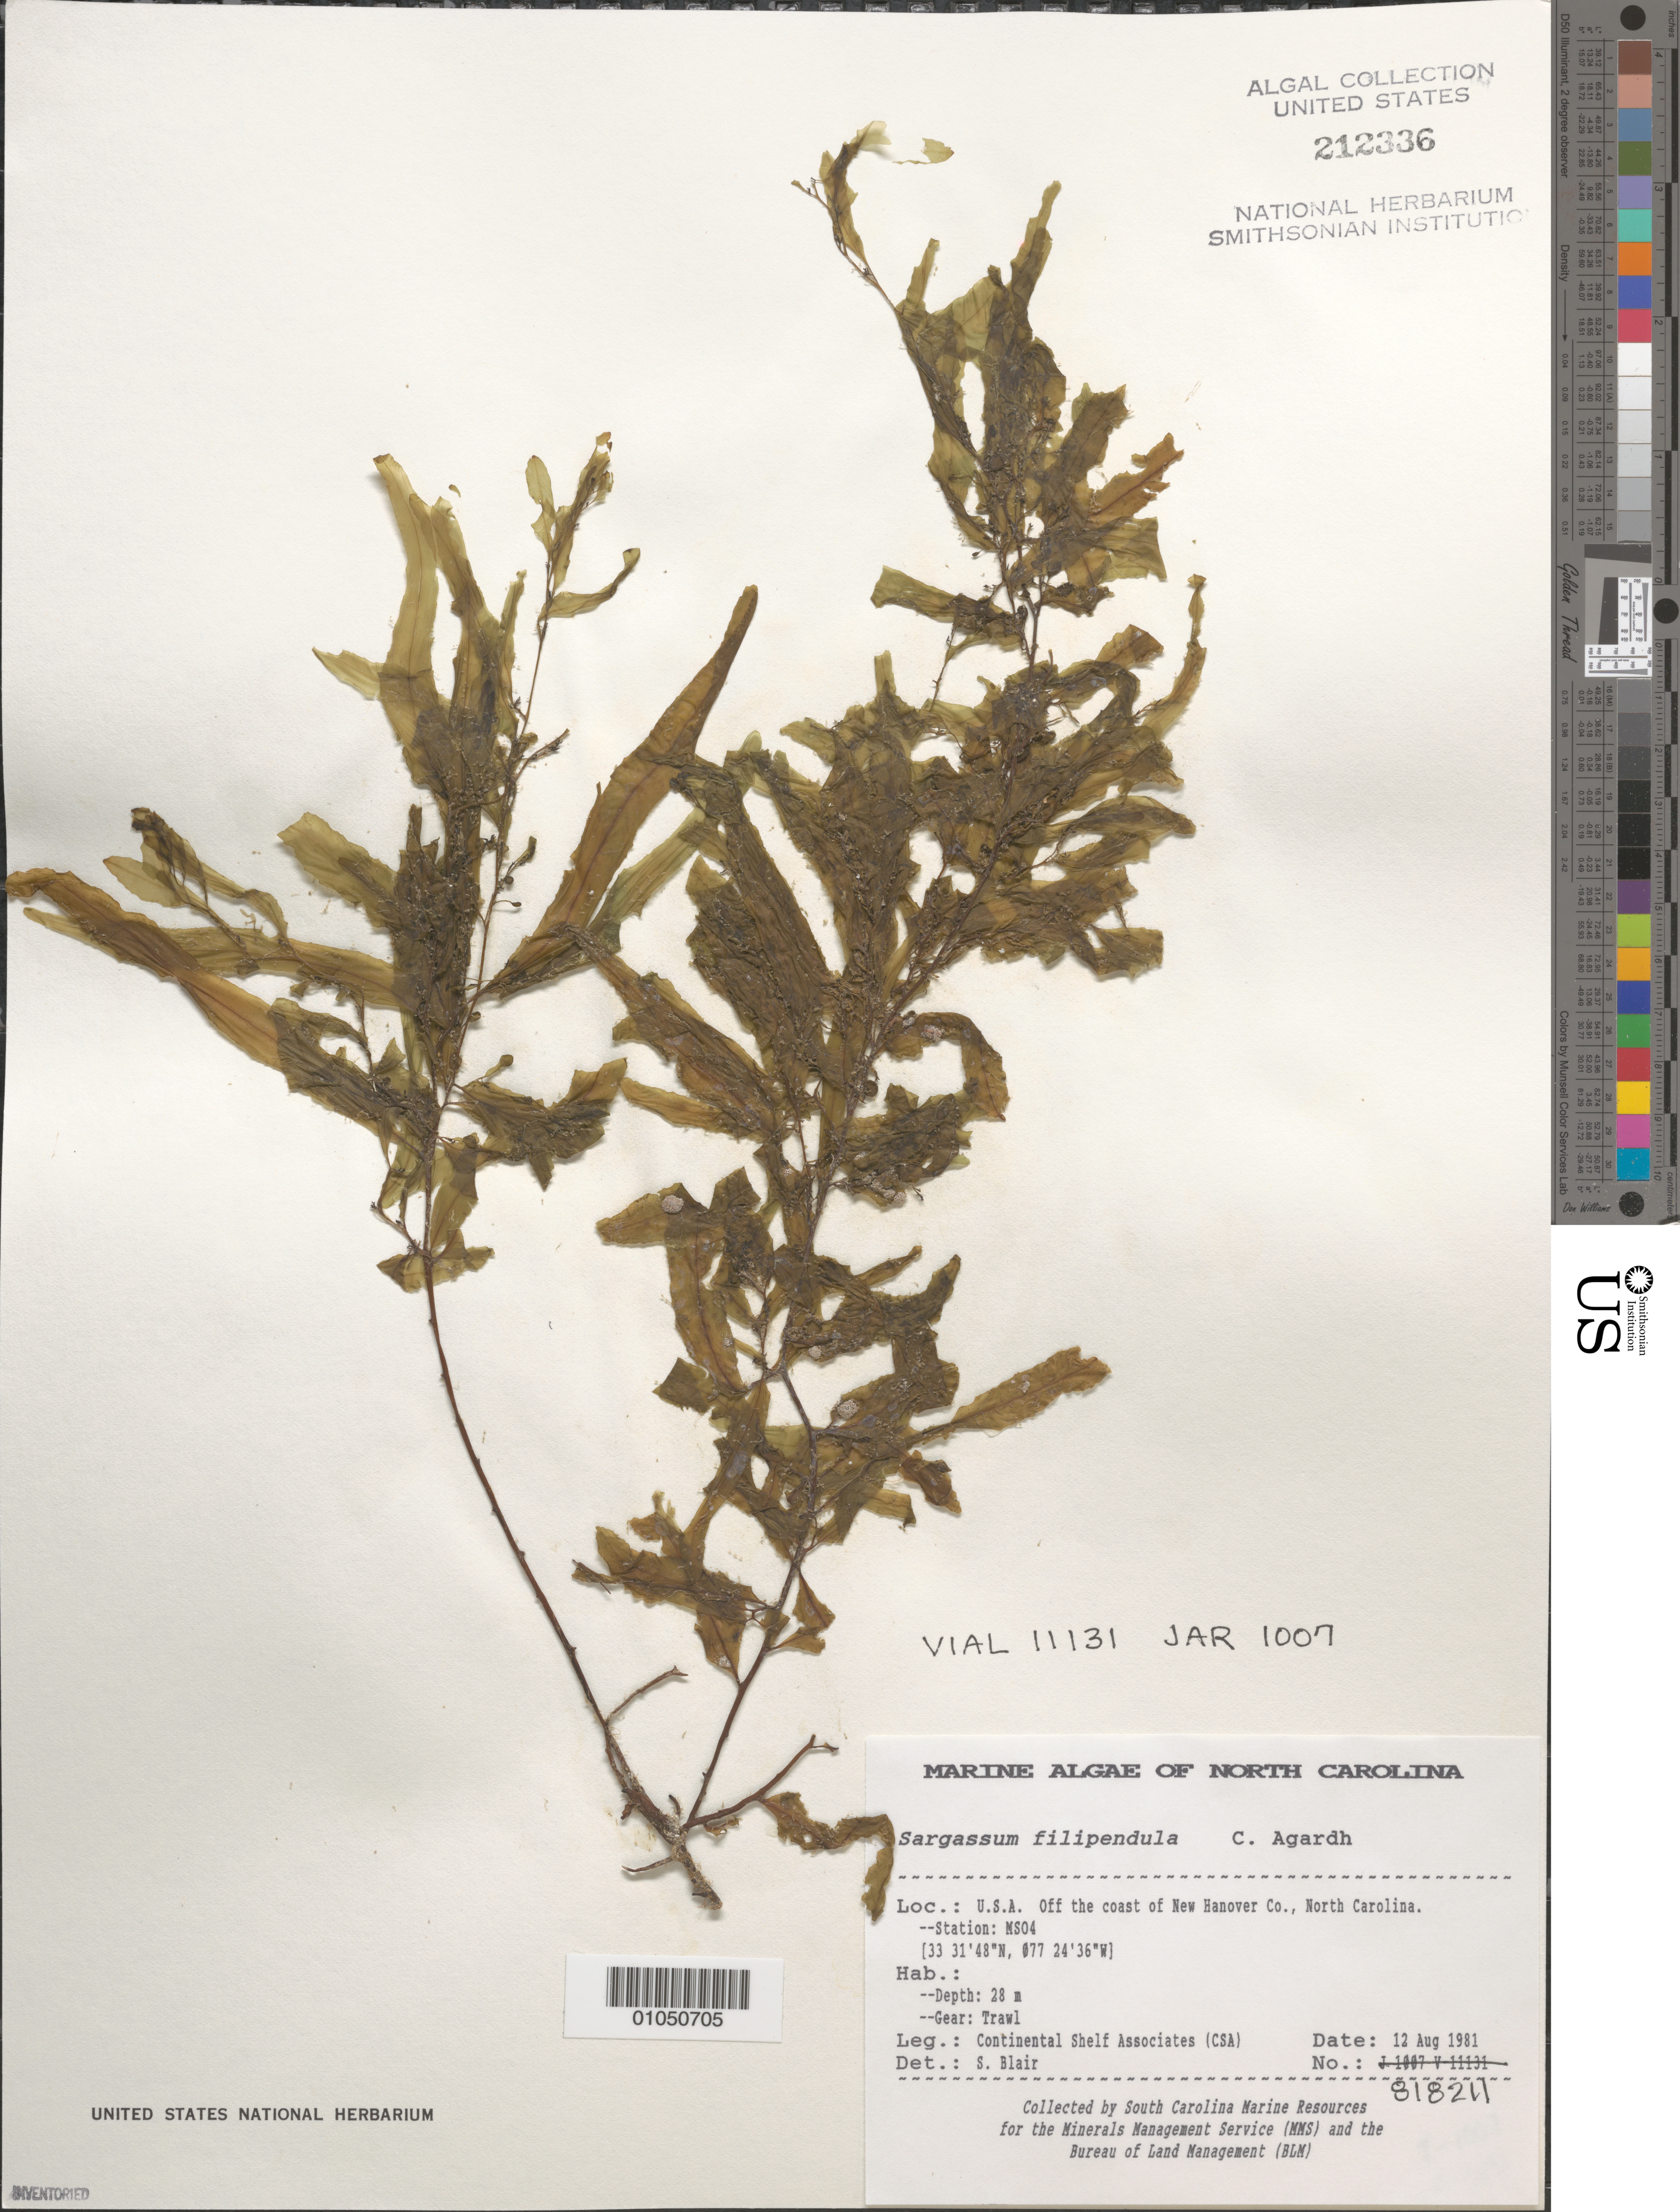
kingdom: Chromista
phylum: Ochrophyta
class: Phaeophyceae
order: Fucales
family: Sargassaceae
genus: Sargassum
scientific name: Sargassum filipendula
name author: C. Agardh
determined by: Blair, S. M.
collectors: Continental Shelf Associates for the MMS/BLM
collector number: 818211 Station MS04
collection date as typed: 12 Aug 1981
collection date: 1981-08-12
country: United States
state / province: North Carolina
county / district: New Hanover County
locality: Off coast of New Hanover County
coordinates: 33 31'48"N, 77 24'36"W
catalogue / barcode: US 212336